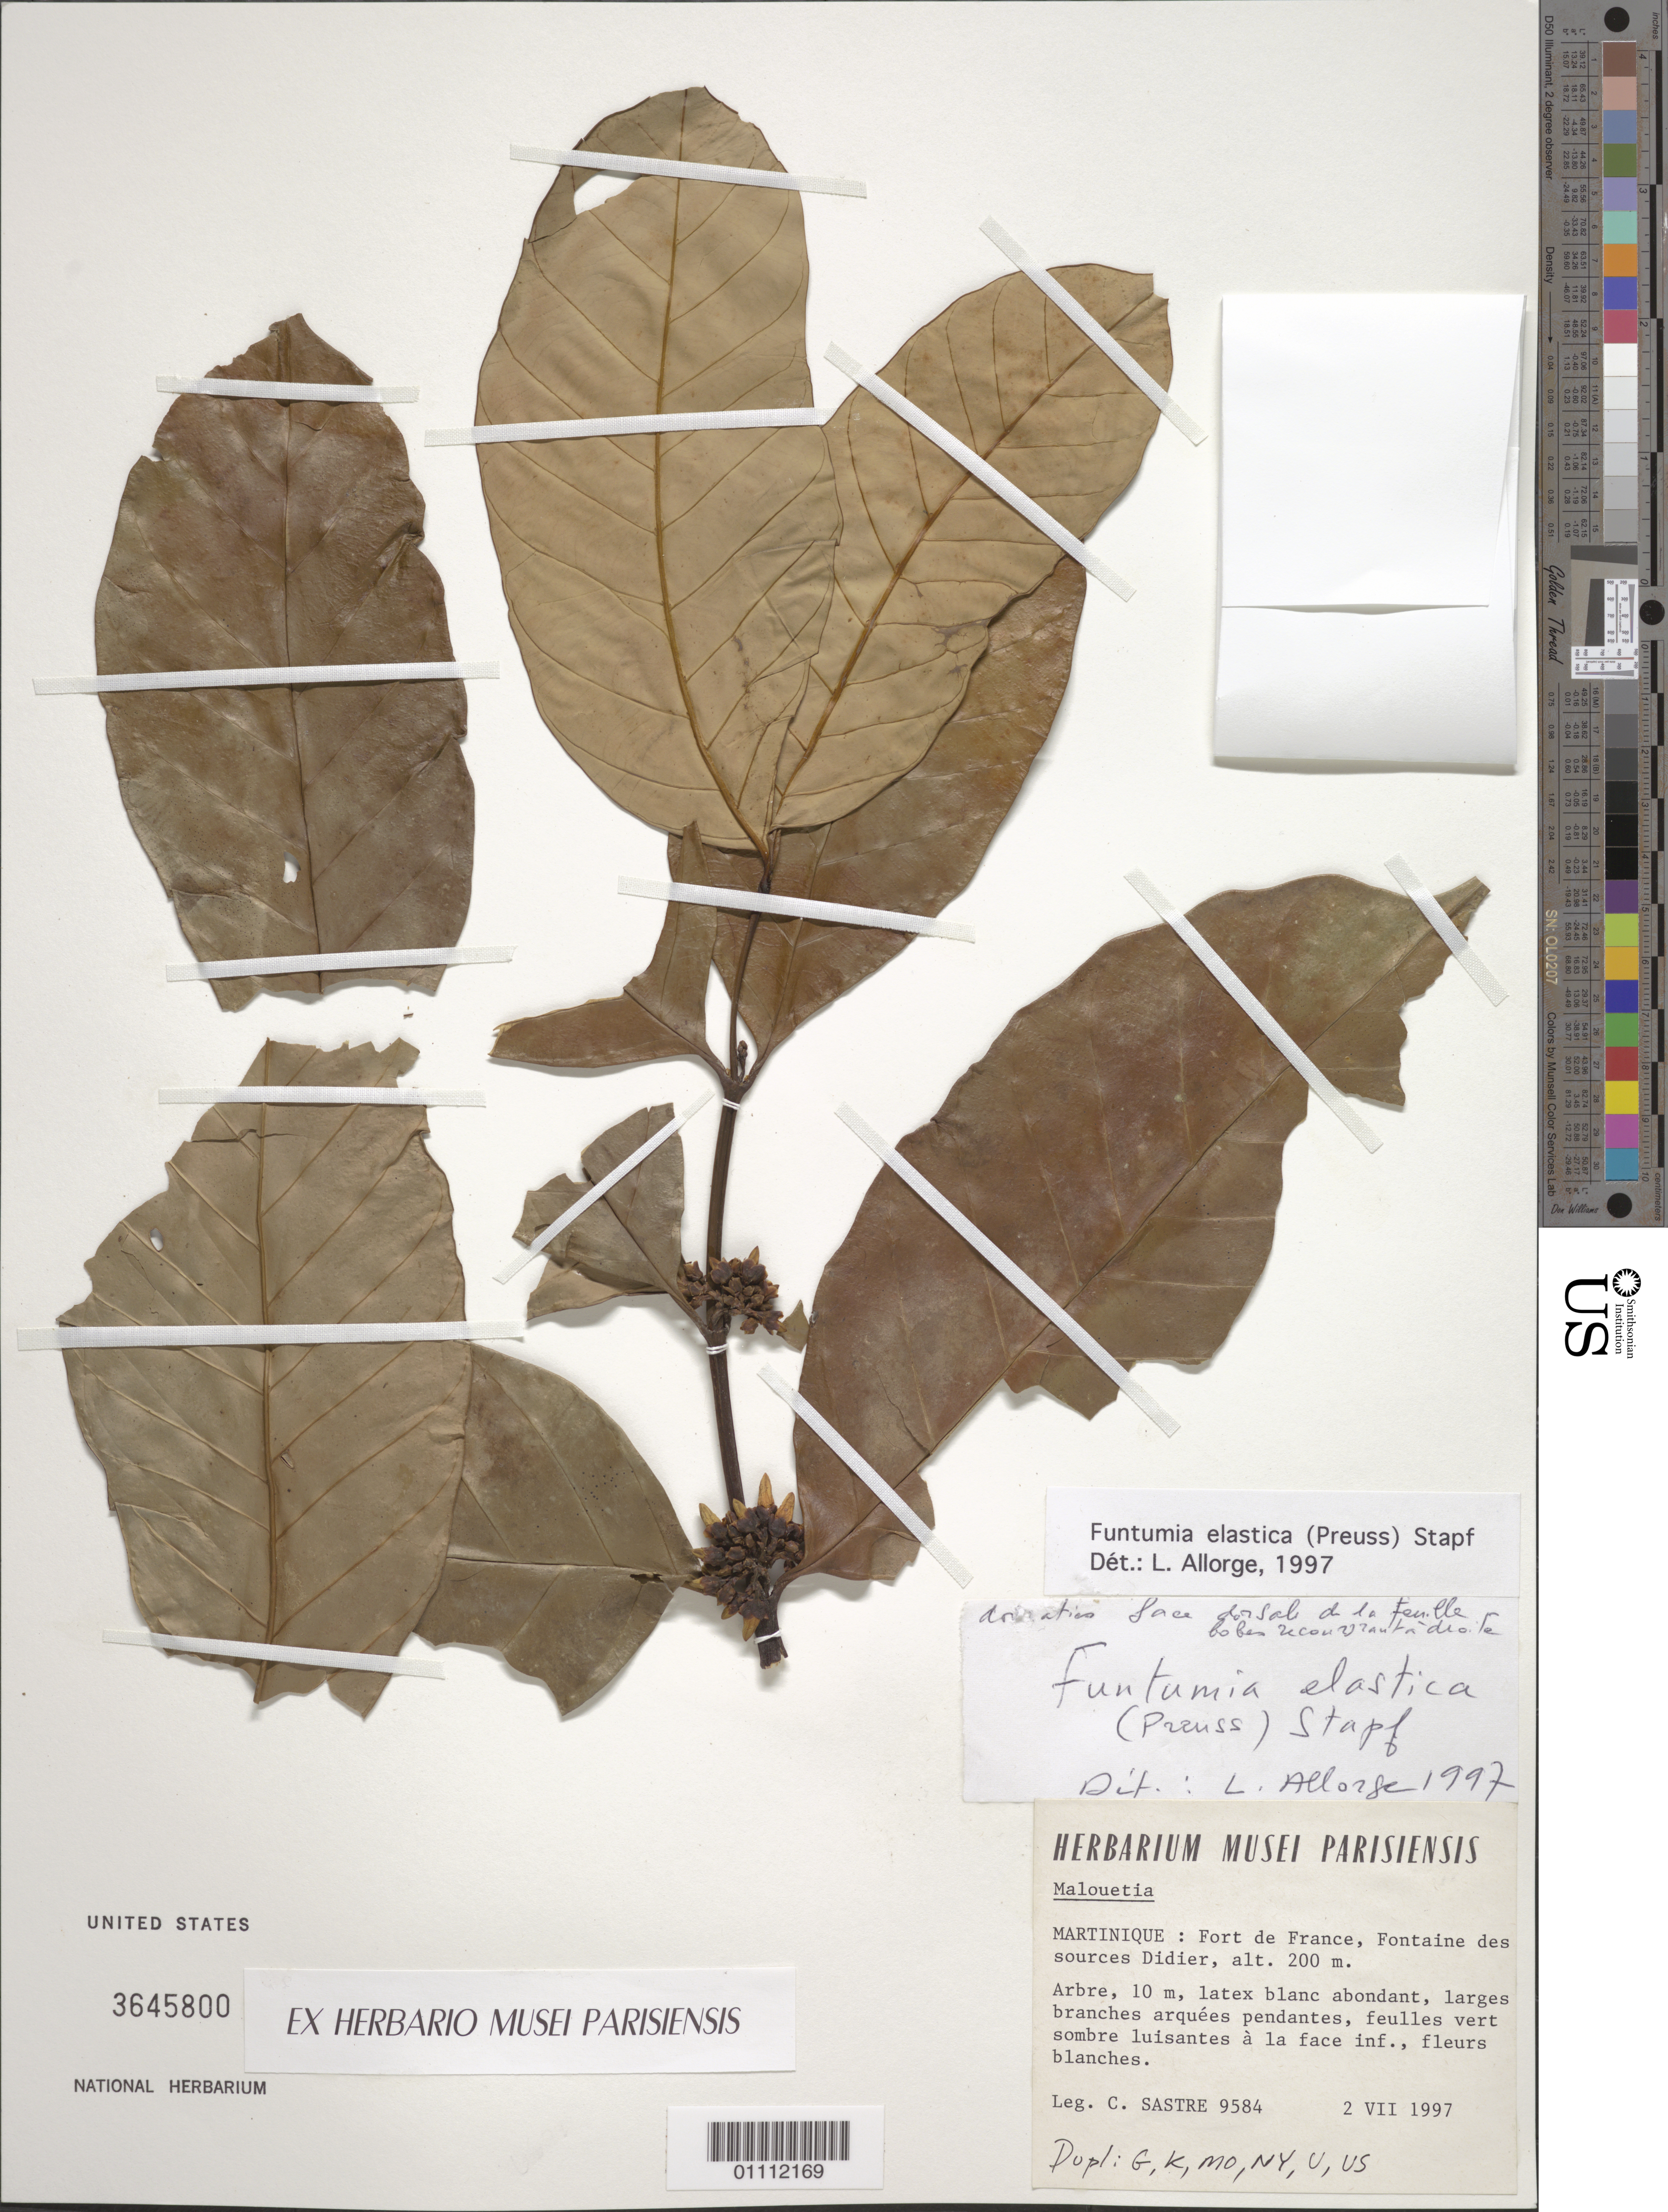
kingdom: Plantae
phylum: Tracheophyta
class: Magnoliopsida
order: Gentianales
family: Apocynaceae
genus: Funtumia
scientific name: Funtumia elastica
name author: Stapf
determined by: Allorge, L.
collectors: C. H. L. Sastre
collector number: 9584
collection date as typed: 02 Jul 1997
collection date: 1997-07-02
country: Martinique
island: Martinique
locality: Fort de France, Fontaine des sources Didier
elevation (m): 200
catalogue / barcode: US 3645800